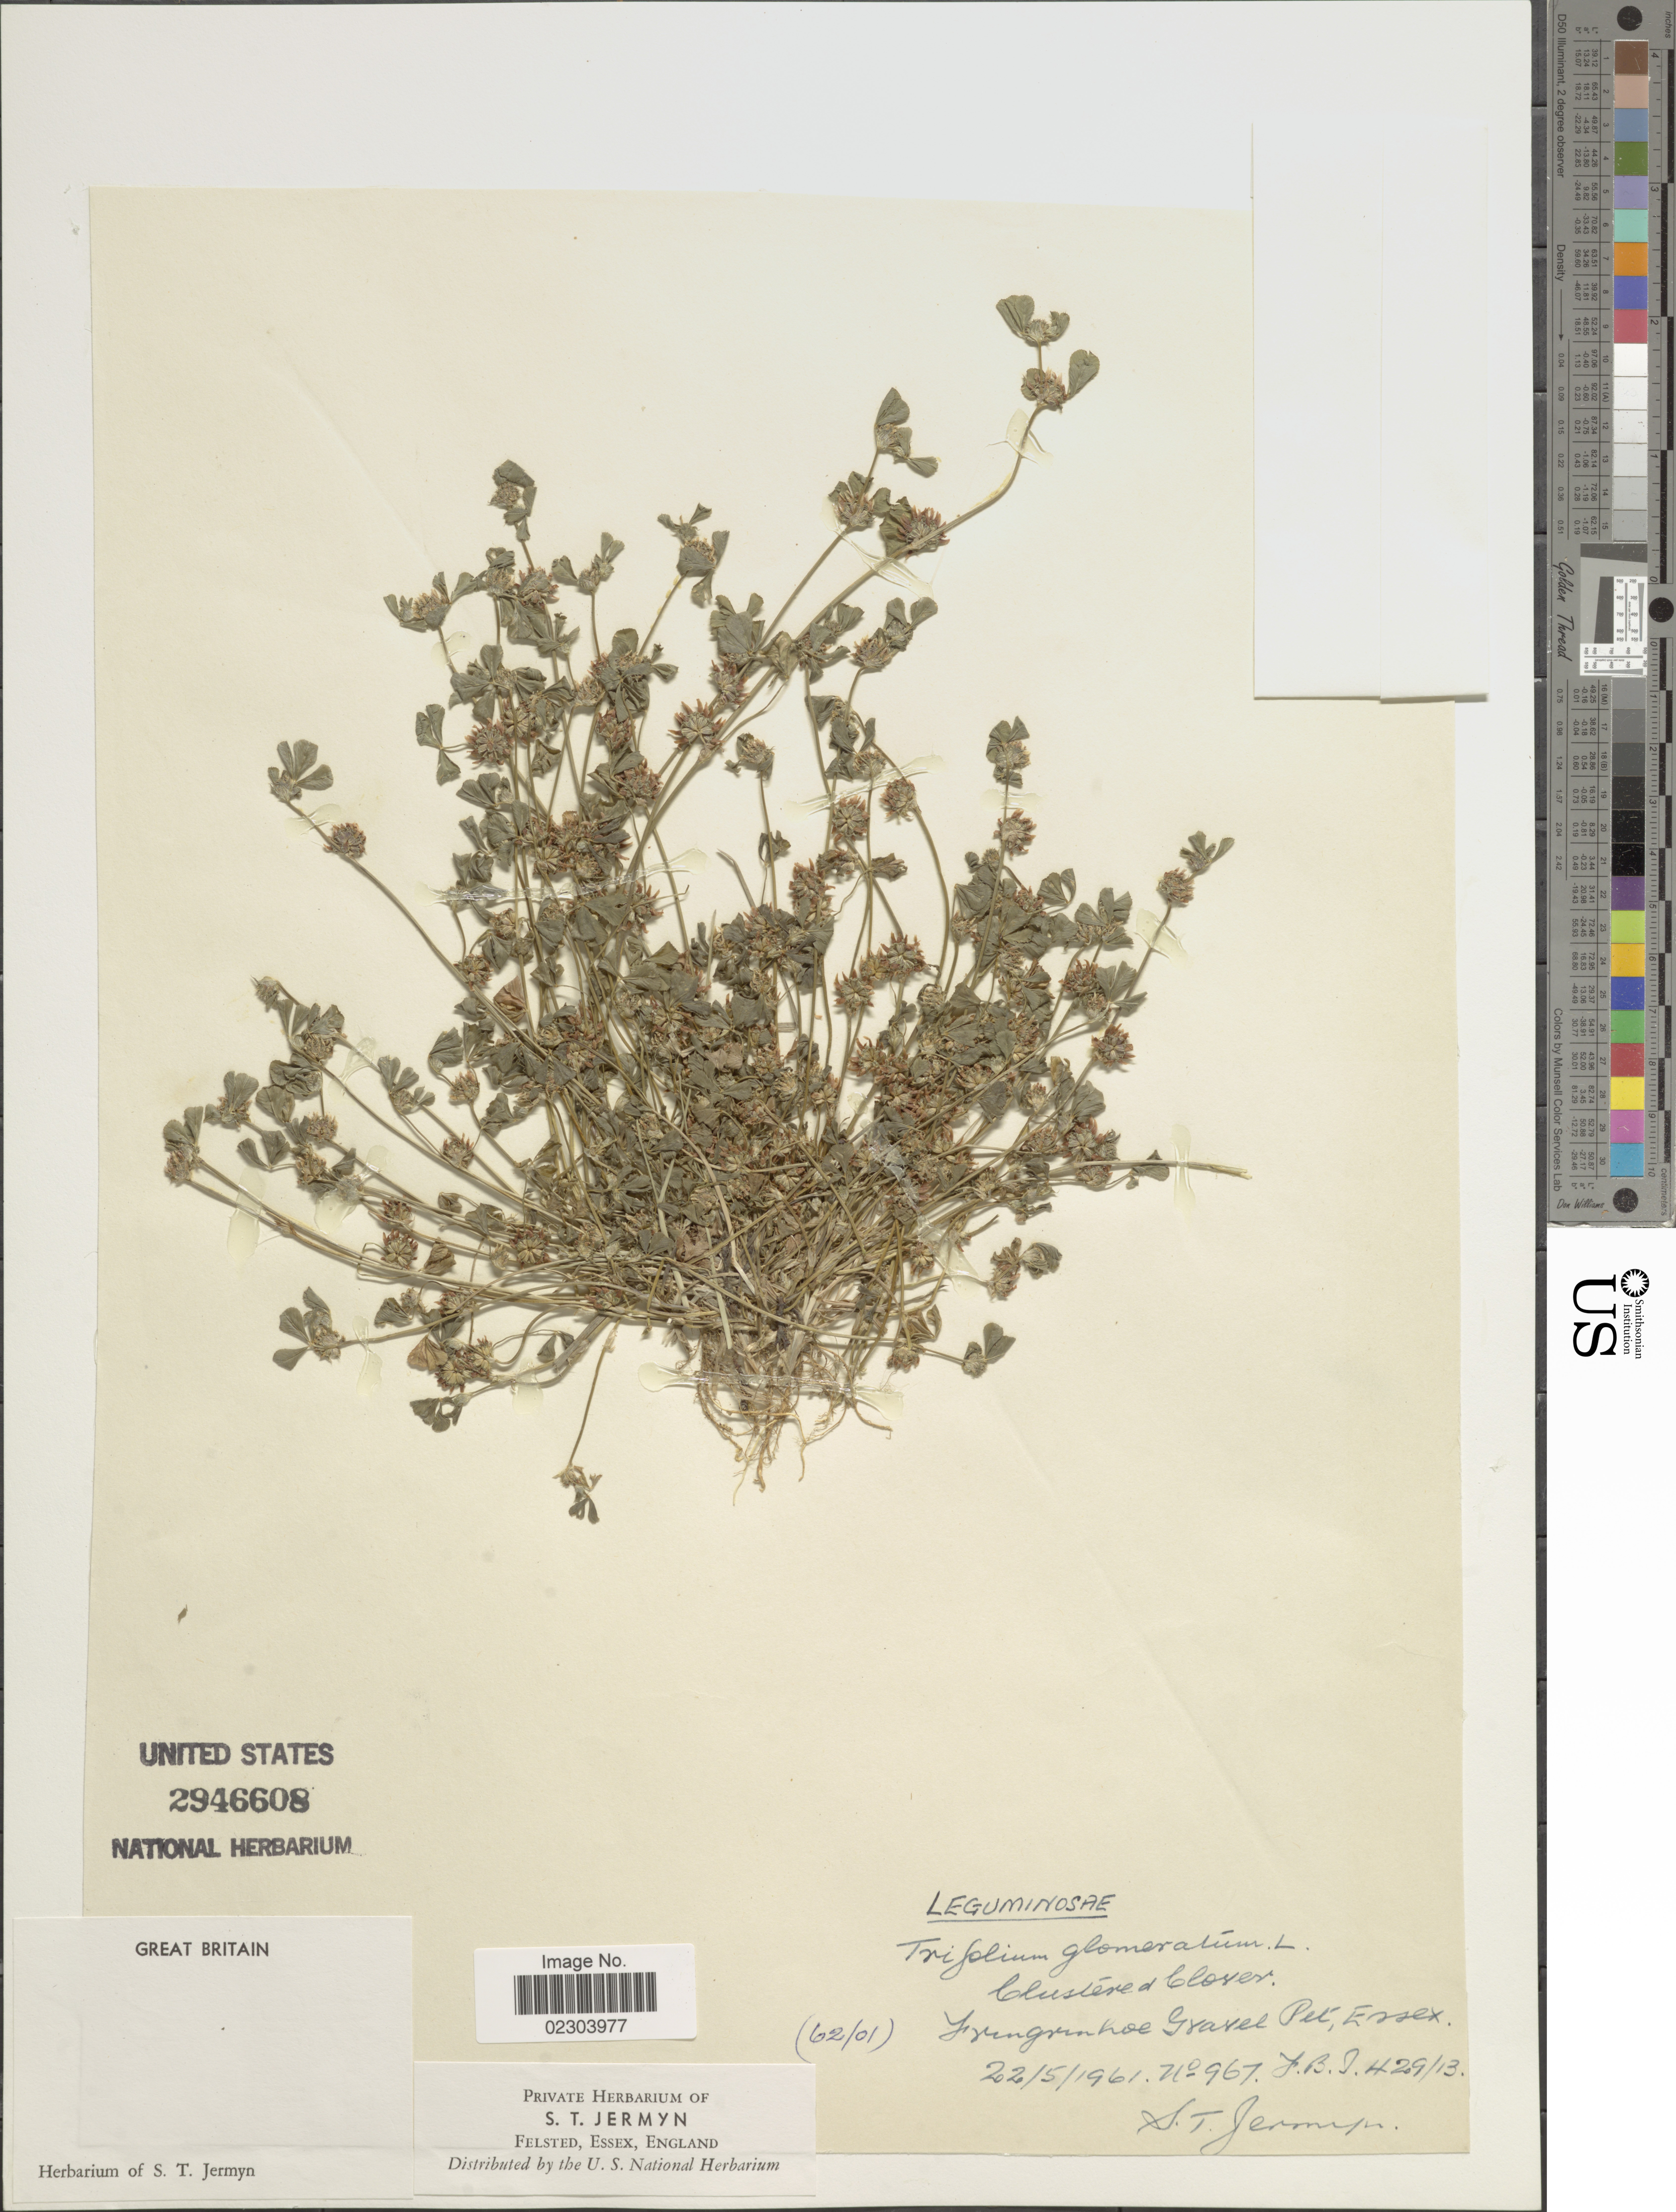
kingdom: Plantae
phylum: Tracheophyta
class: Magnoliopsida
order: Fabales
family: Fabaceae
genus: Trifolium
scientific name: Trifolium glomeratum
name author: L.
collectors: S. Jermyn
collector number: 967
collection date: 1961-05-22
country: United Kingdom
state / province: England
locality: Great Britain, Frengrinhoe Gravel Pet, Essex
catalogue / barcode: US 2946608